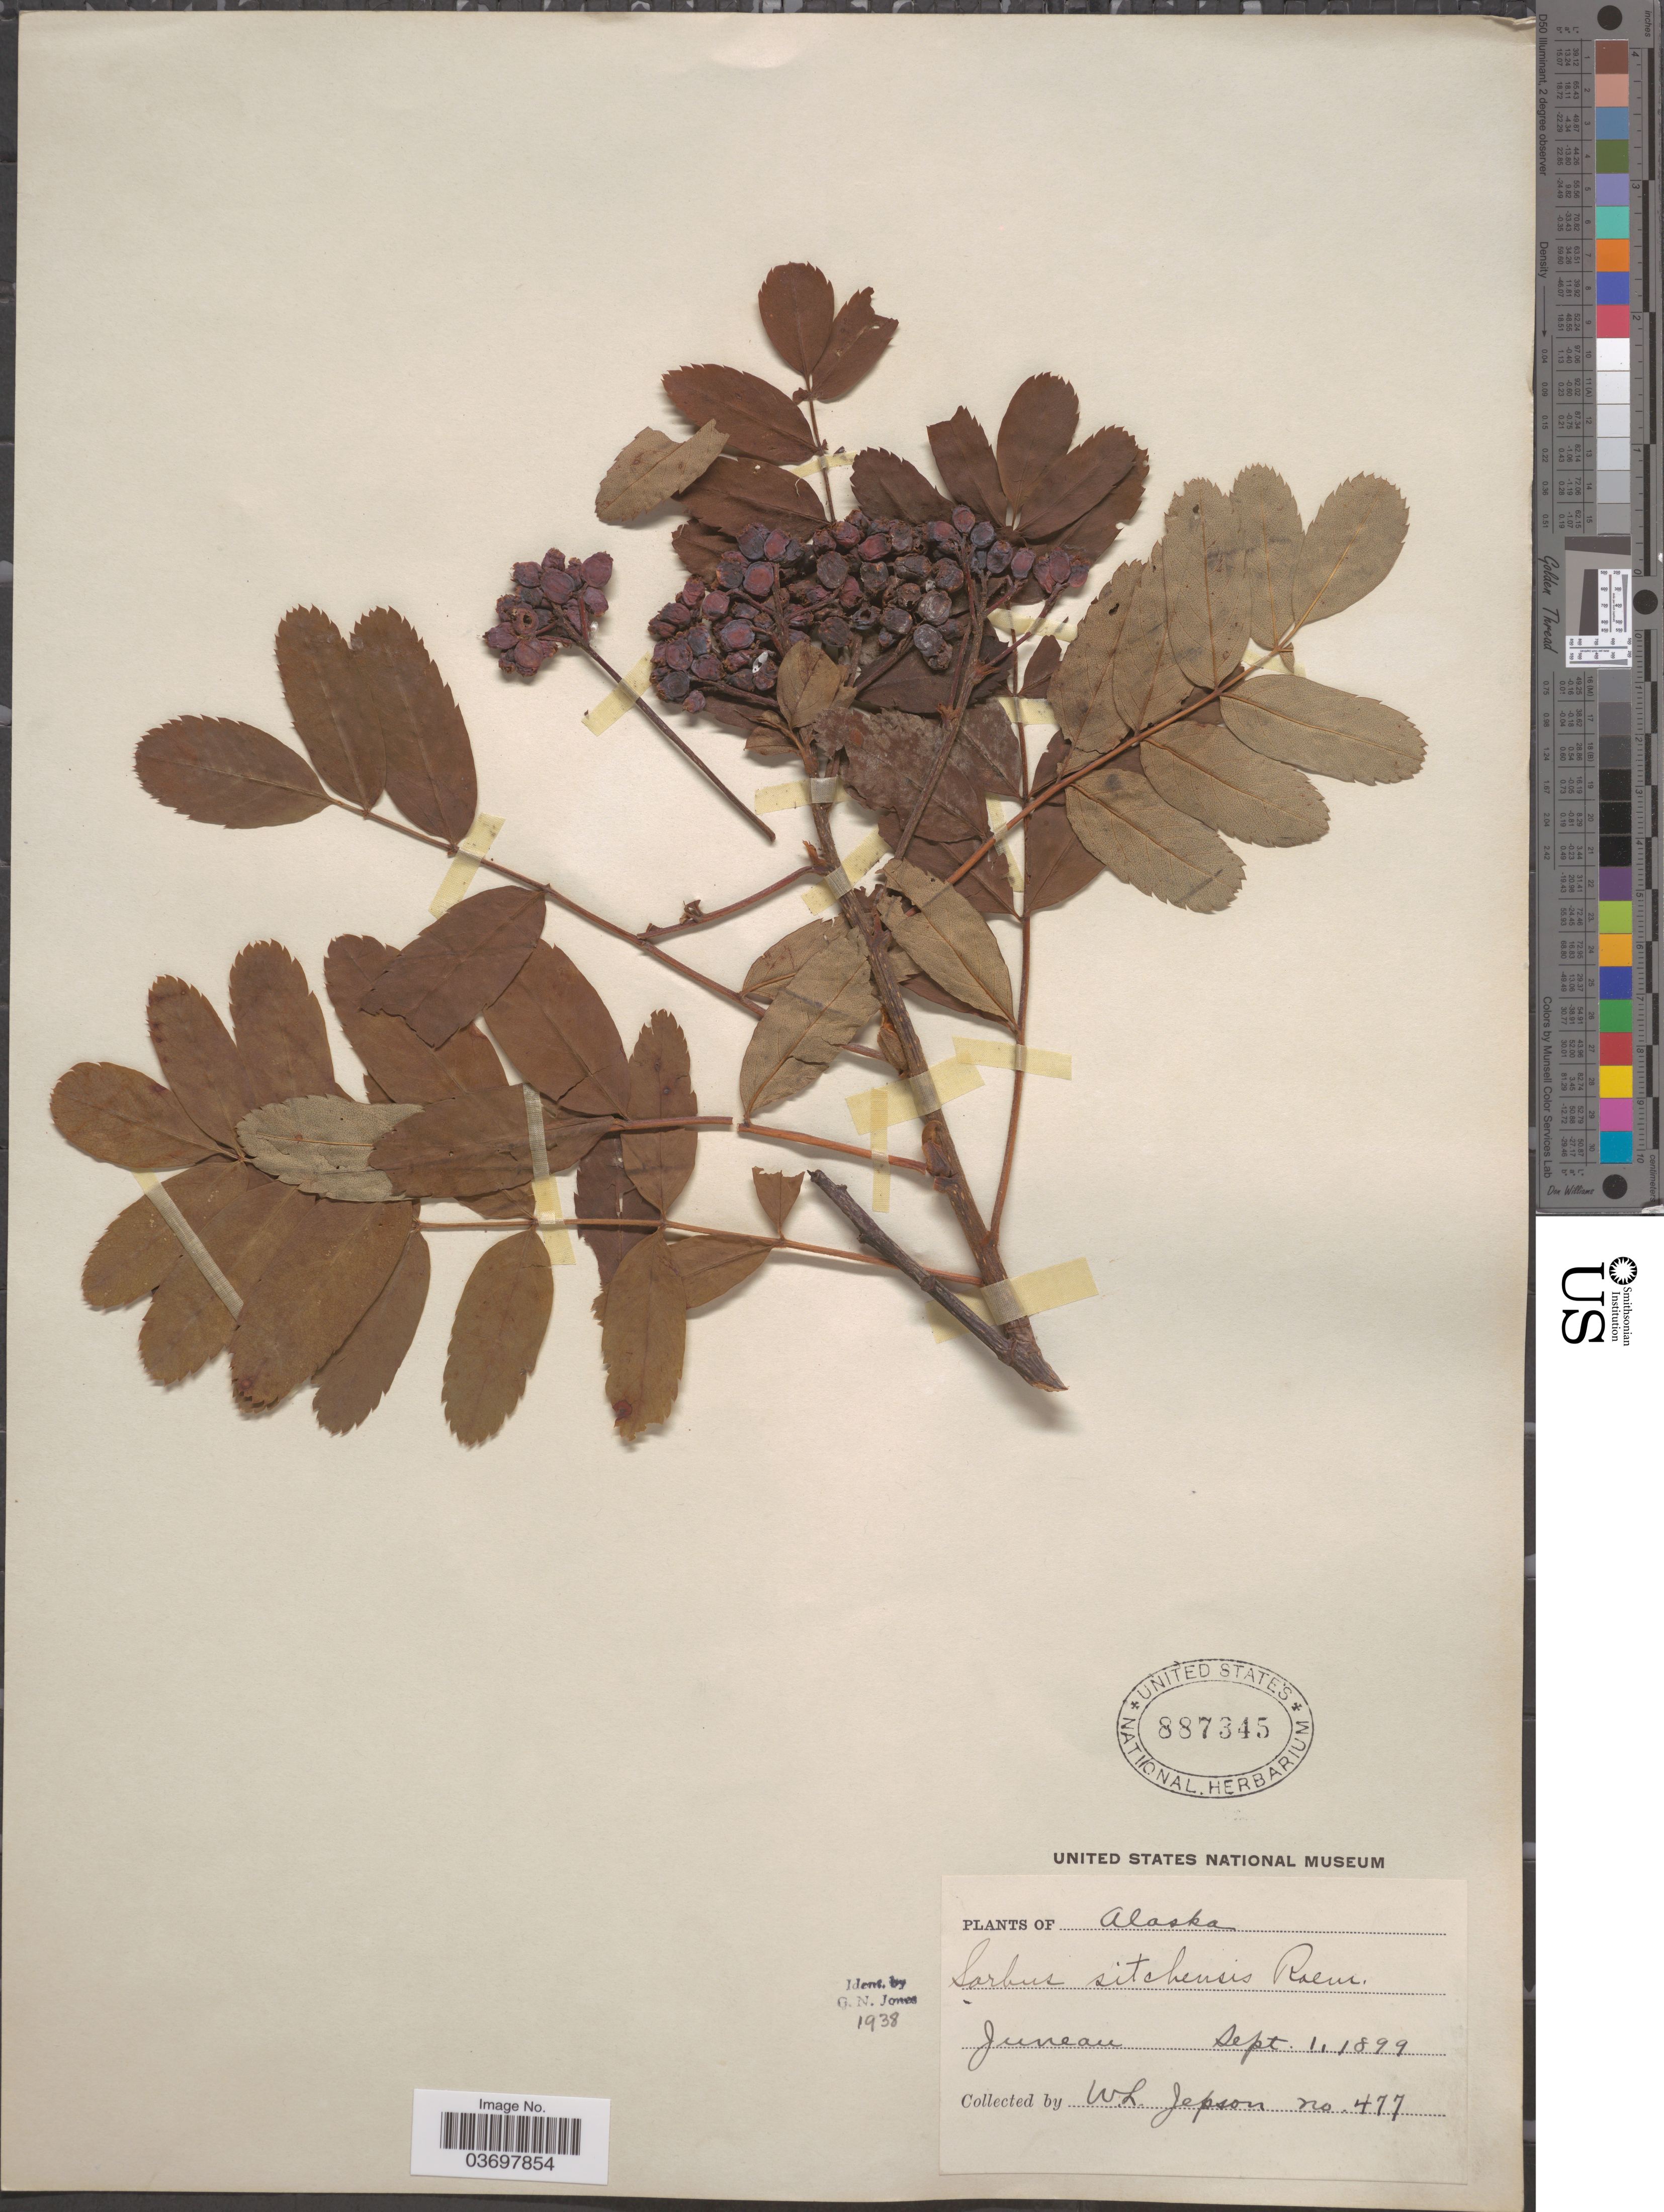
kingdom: Plantae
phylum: Tracheophyta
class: Magnoliopsida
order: Rosales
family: Rosaceae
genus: Sorbus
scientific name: Sorbus sitchensis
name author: M. Roem.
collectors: W. L. Jepson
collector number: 477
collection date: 1899-09-01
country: United States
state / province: Alaska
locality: Juneau.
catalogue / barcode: US 887345